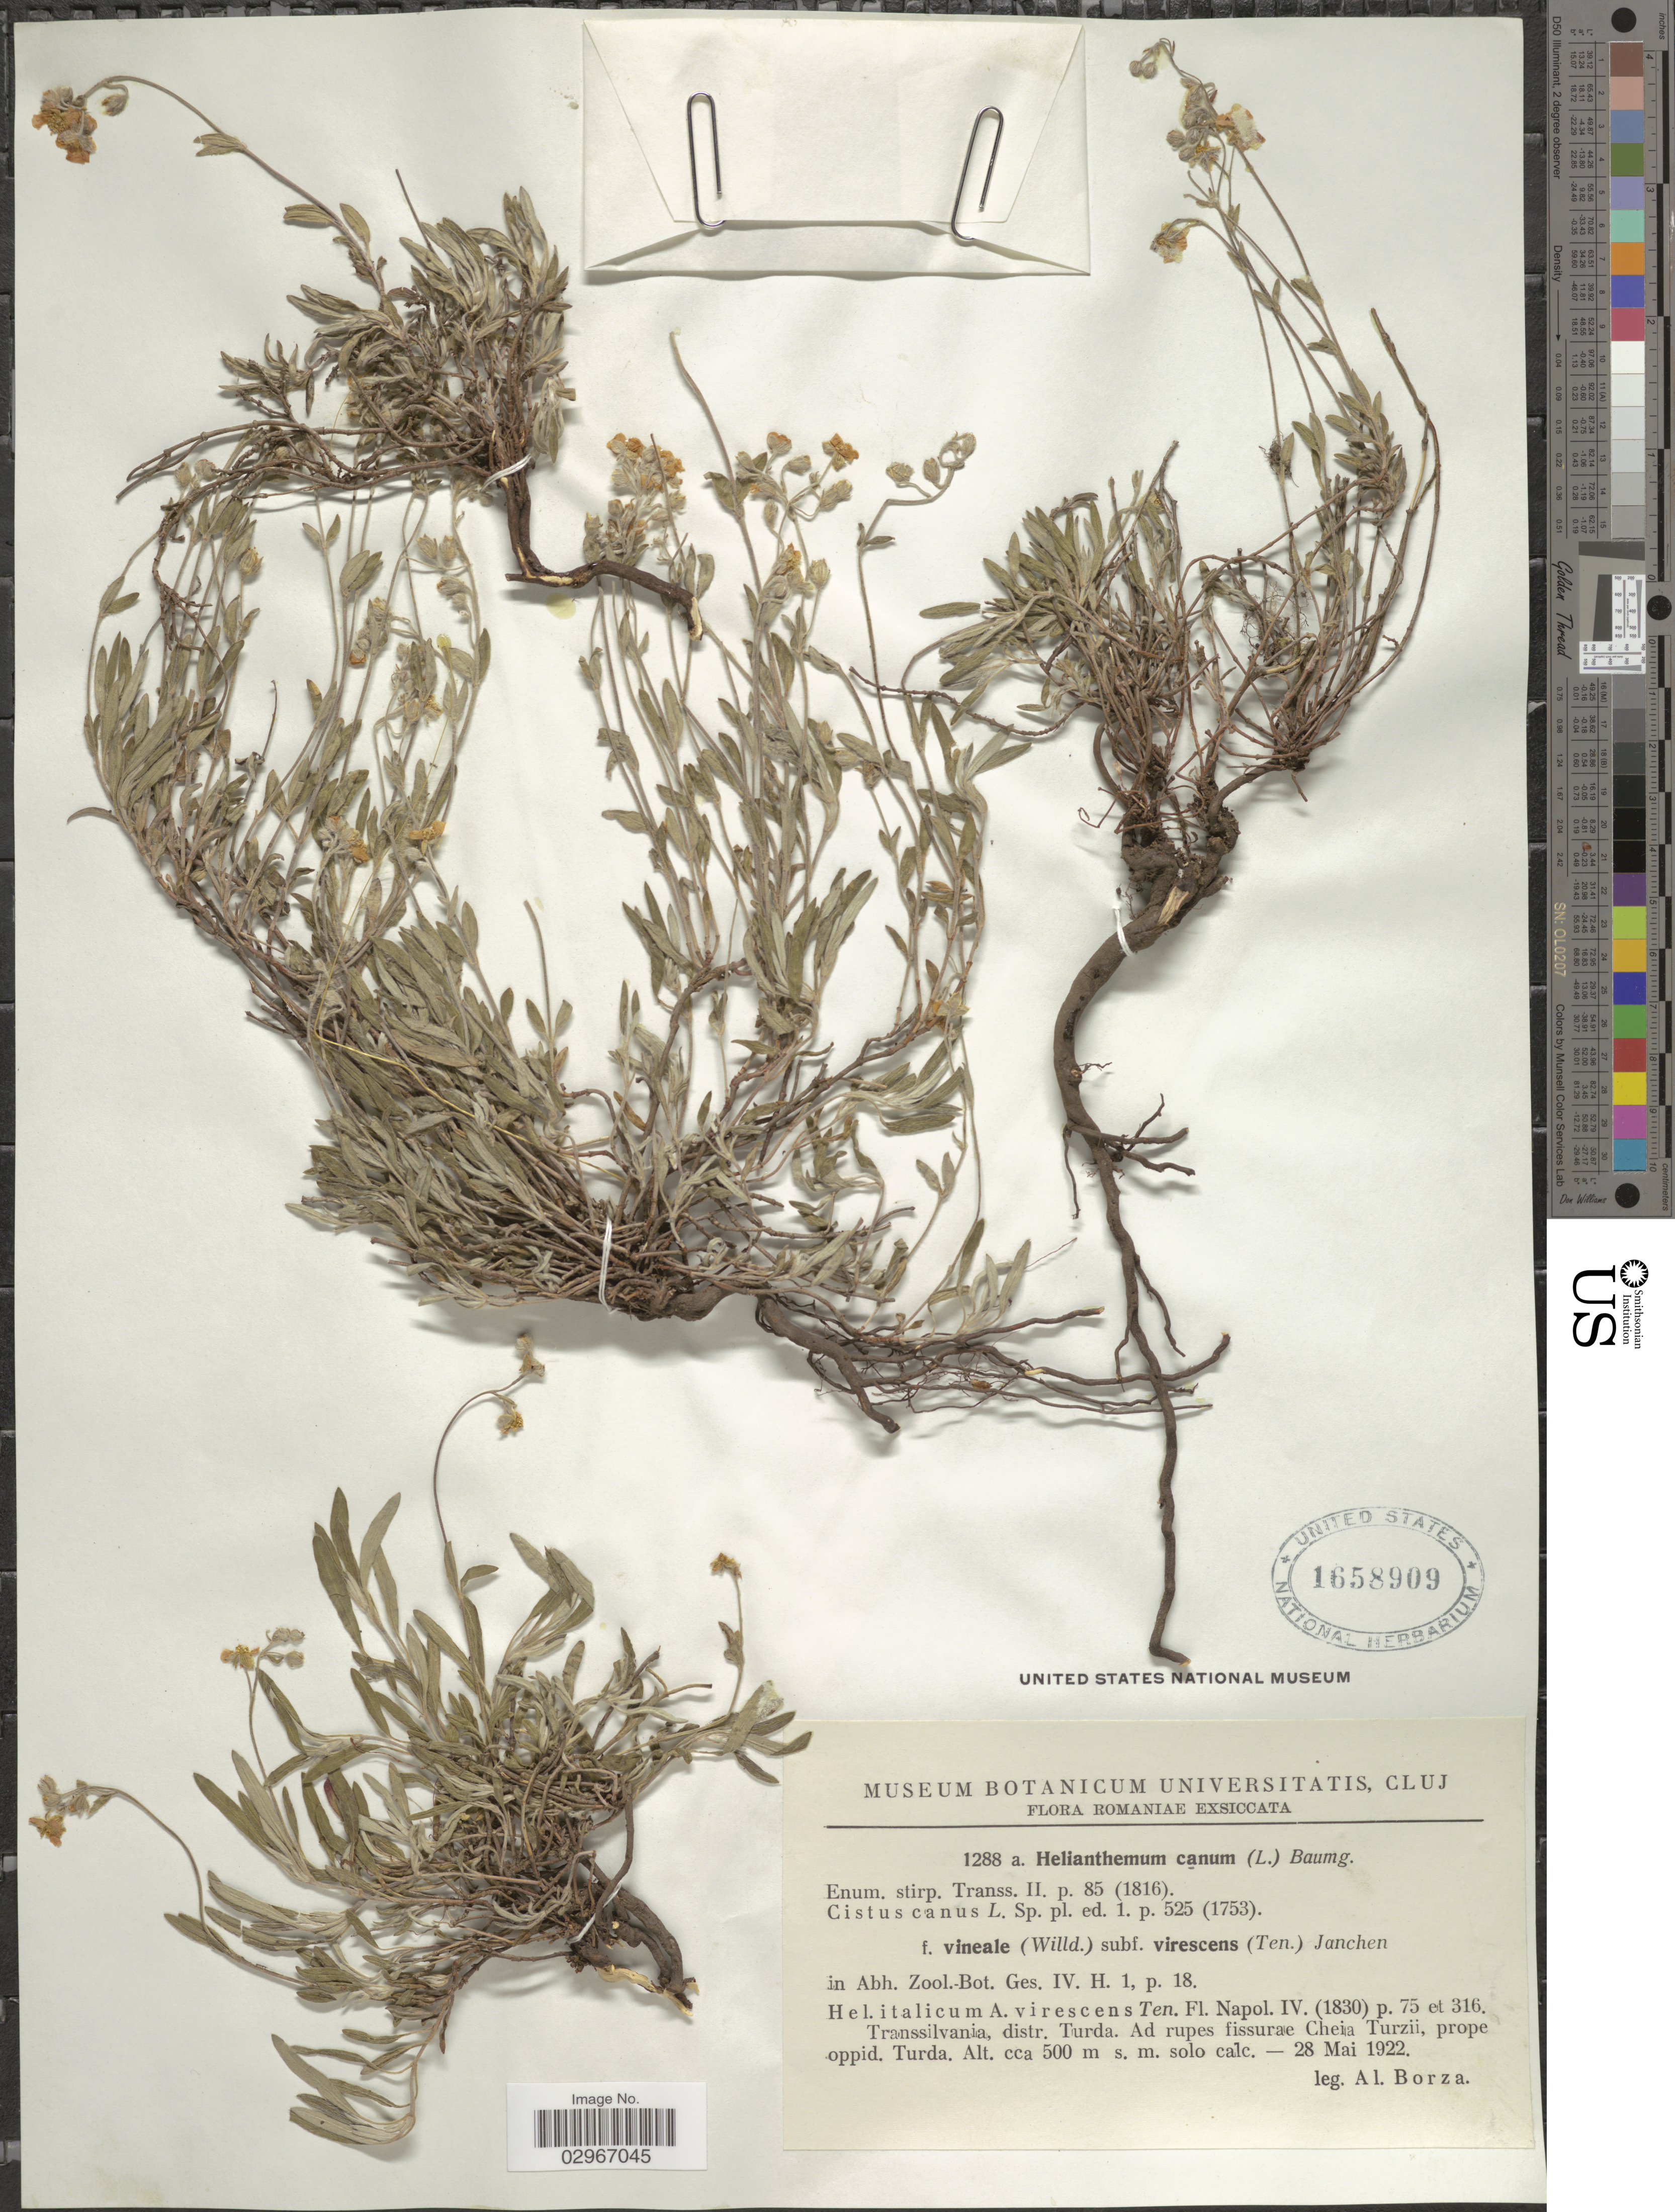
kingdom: Plantae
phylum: Tracheophyta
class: Magnoliopsida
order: Malvales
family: Cistaceae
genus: Helianthemum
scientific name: Helianthemum canum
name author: (L.) Hornem.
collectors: A. Borza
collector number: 1288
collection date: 1922-05-28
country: Romania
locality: Transsilvania, distr. Turda. Ad rupes fissurae Cheia Turzii, prope oppid. Turda, solo calc.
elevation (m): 500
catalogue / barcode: US 1658909